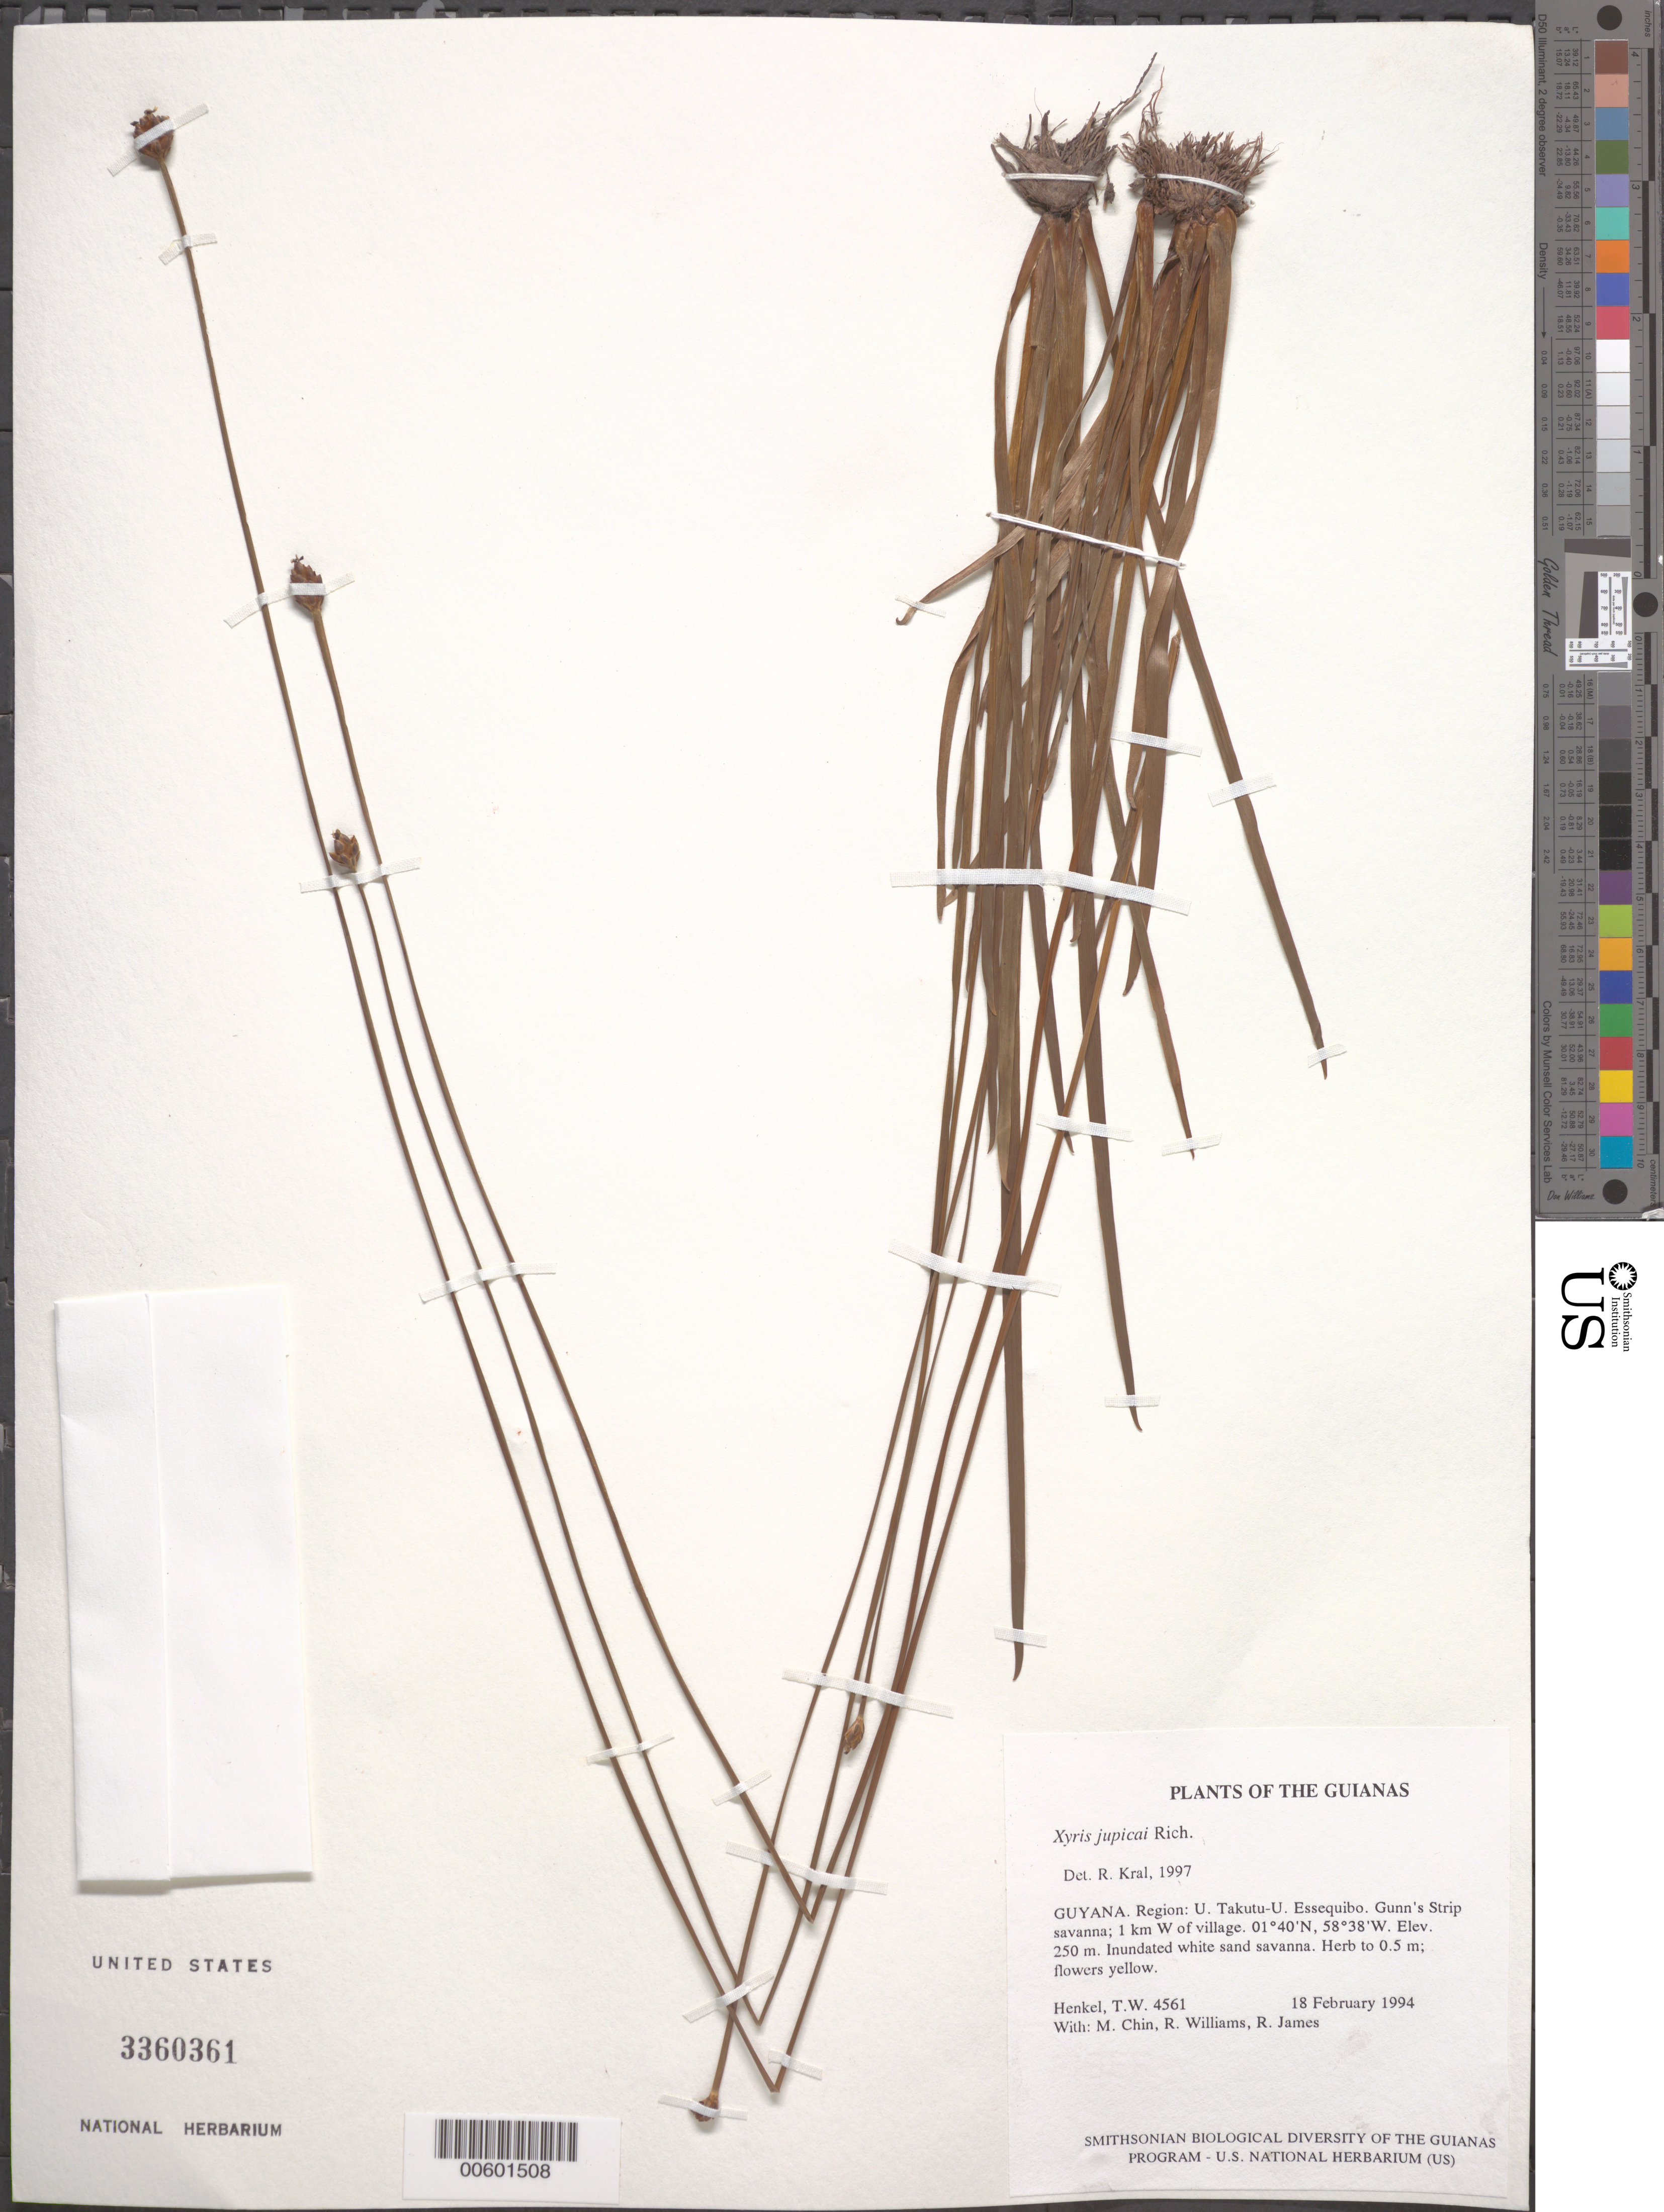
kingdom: Plantae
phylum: Tracheophyta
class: Liliopsida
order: Poales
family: Xyridaceae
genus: Xyris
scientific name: Xyris jupicai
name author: Rich.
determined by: Kral, Robert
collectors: T. Henkel, M. Chin, R. Williams & R. James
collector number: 4561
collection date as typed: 18 February 1994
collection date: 1994-02-18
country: Guyana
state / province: U. Takutu-U. Essequibo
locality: Gunn's Strip savanna; 1 km W of village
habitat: Inundated white sand savanna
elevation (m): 250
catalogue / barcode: US 3360361